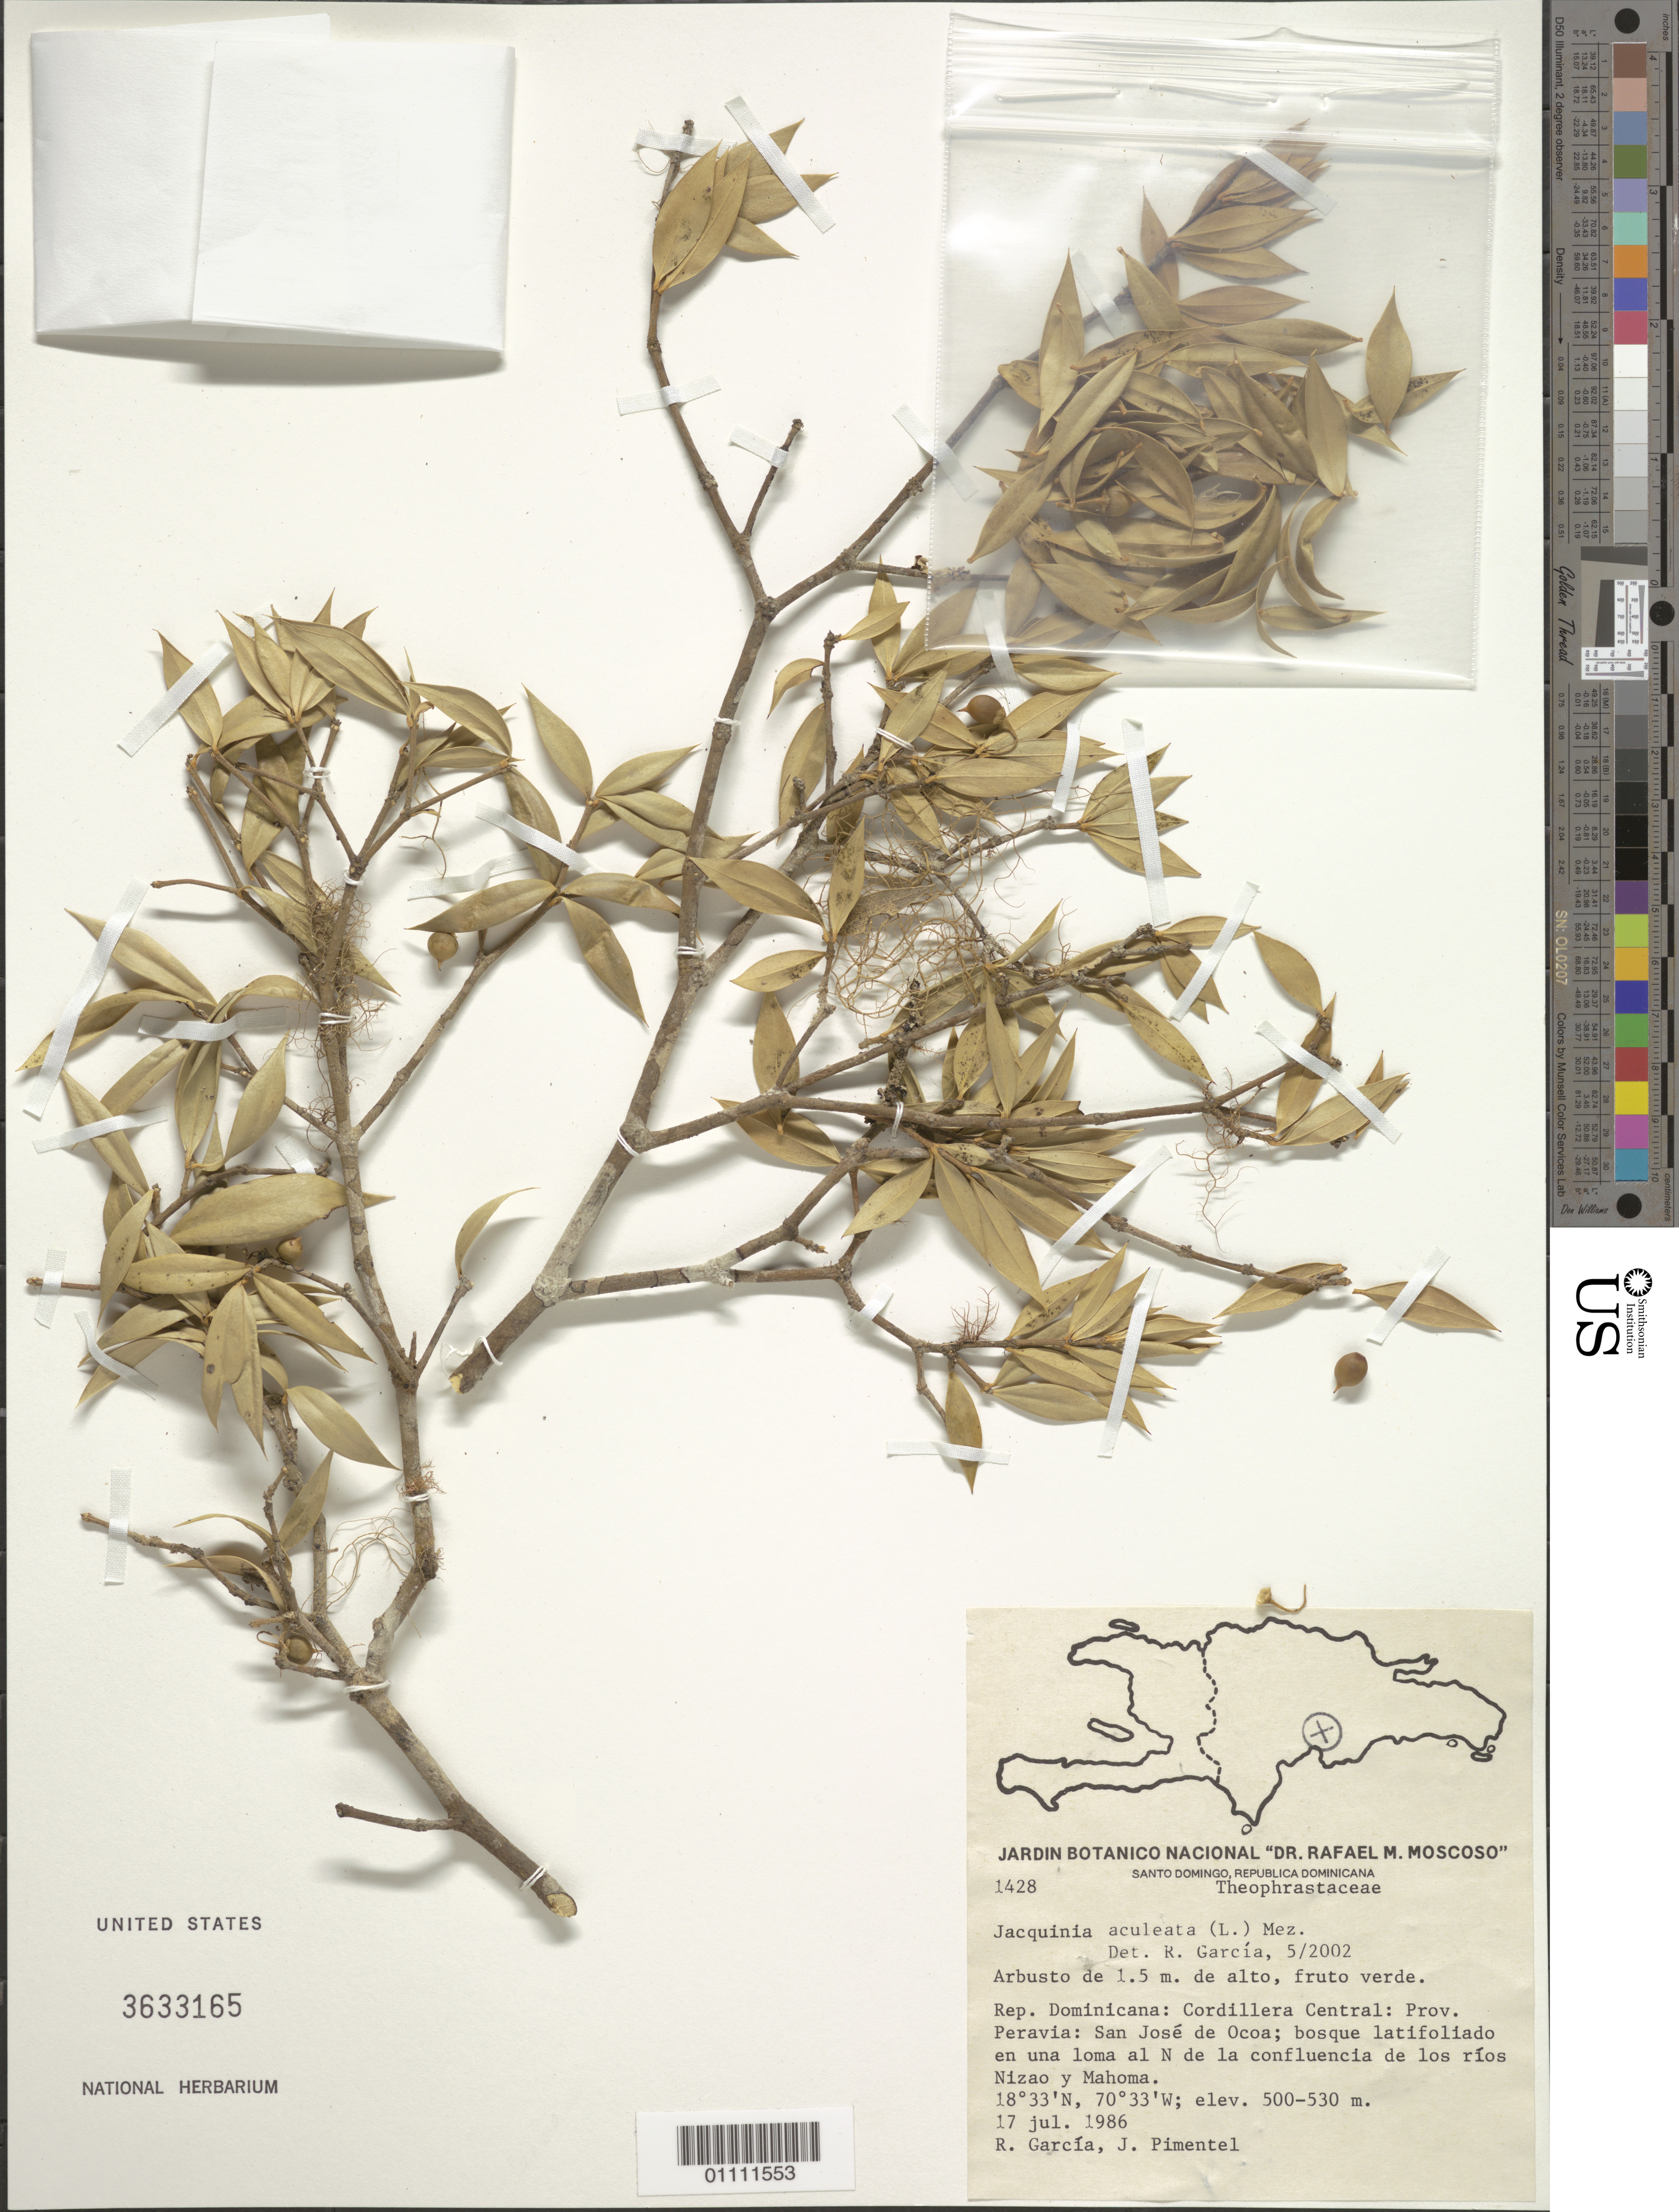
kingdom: Plantae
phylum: Tracheophyta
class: Magnoliopsida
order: Ericales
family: Primulaceae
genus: Jacquinia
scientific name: Jacquinia aculeata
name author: (L.) Mez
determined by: García, R.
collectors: R. G. García & J. Pimentel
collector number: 1428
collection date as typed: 17 Jul 1986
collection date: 1986-07-17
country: Dominican Republic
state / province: Peravia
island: Hispaniola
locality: Cordillera Central, San José de Ocoa, N de la confluencia de los ríos Nizao y Mahoma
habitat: Bosque latifoliado en una loma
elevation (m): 500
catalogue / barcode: US 3633165